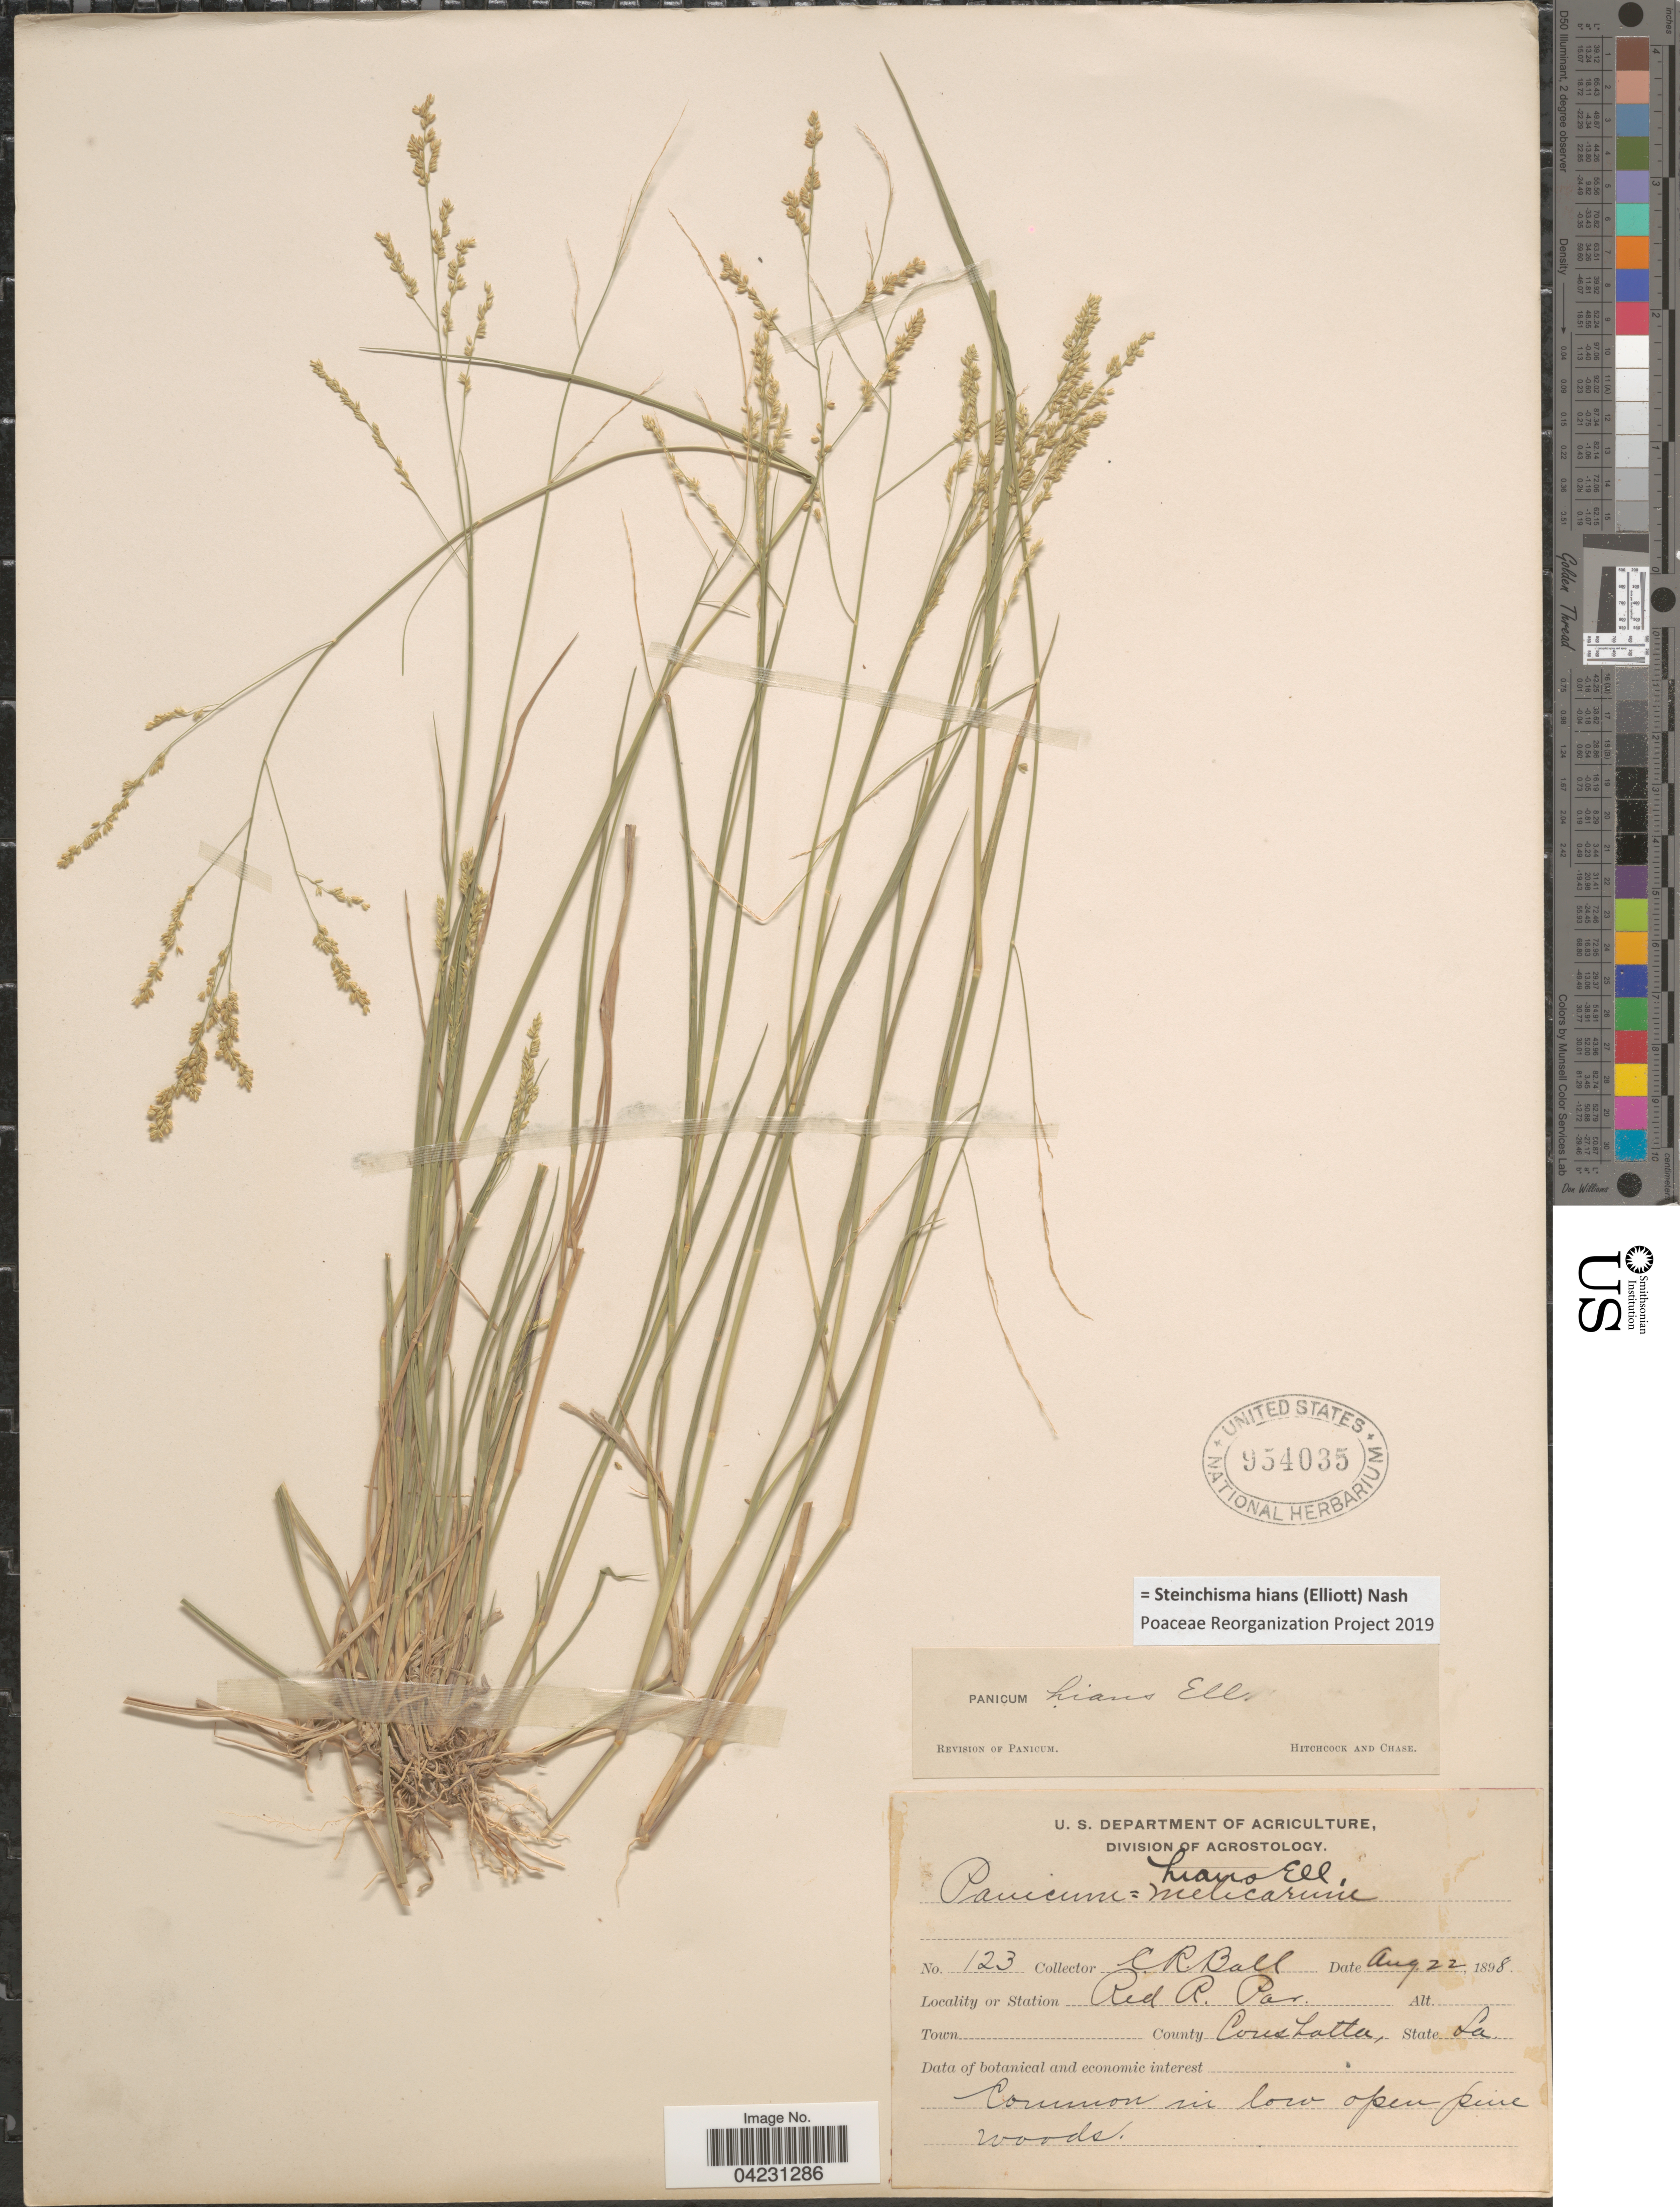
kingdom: Plantae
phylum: Tracheophyta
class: Liliopsida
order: Poales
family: Poaceae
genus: Steinchisma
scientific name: Steinchisma hians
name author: (Elliott) Nash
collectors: C. R. Ball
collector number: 123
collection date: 1898-08-22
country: United States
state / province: Louisiana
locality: Red R. Par. County Coushatta. Common in low open pine woods.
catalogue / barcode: US 954035